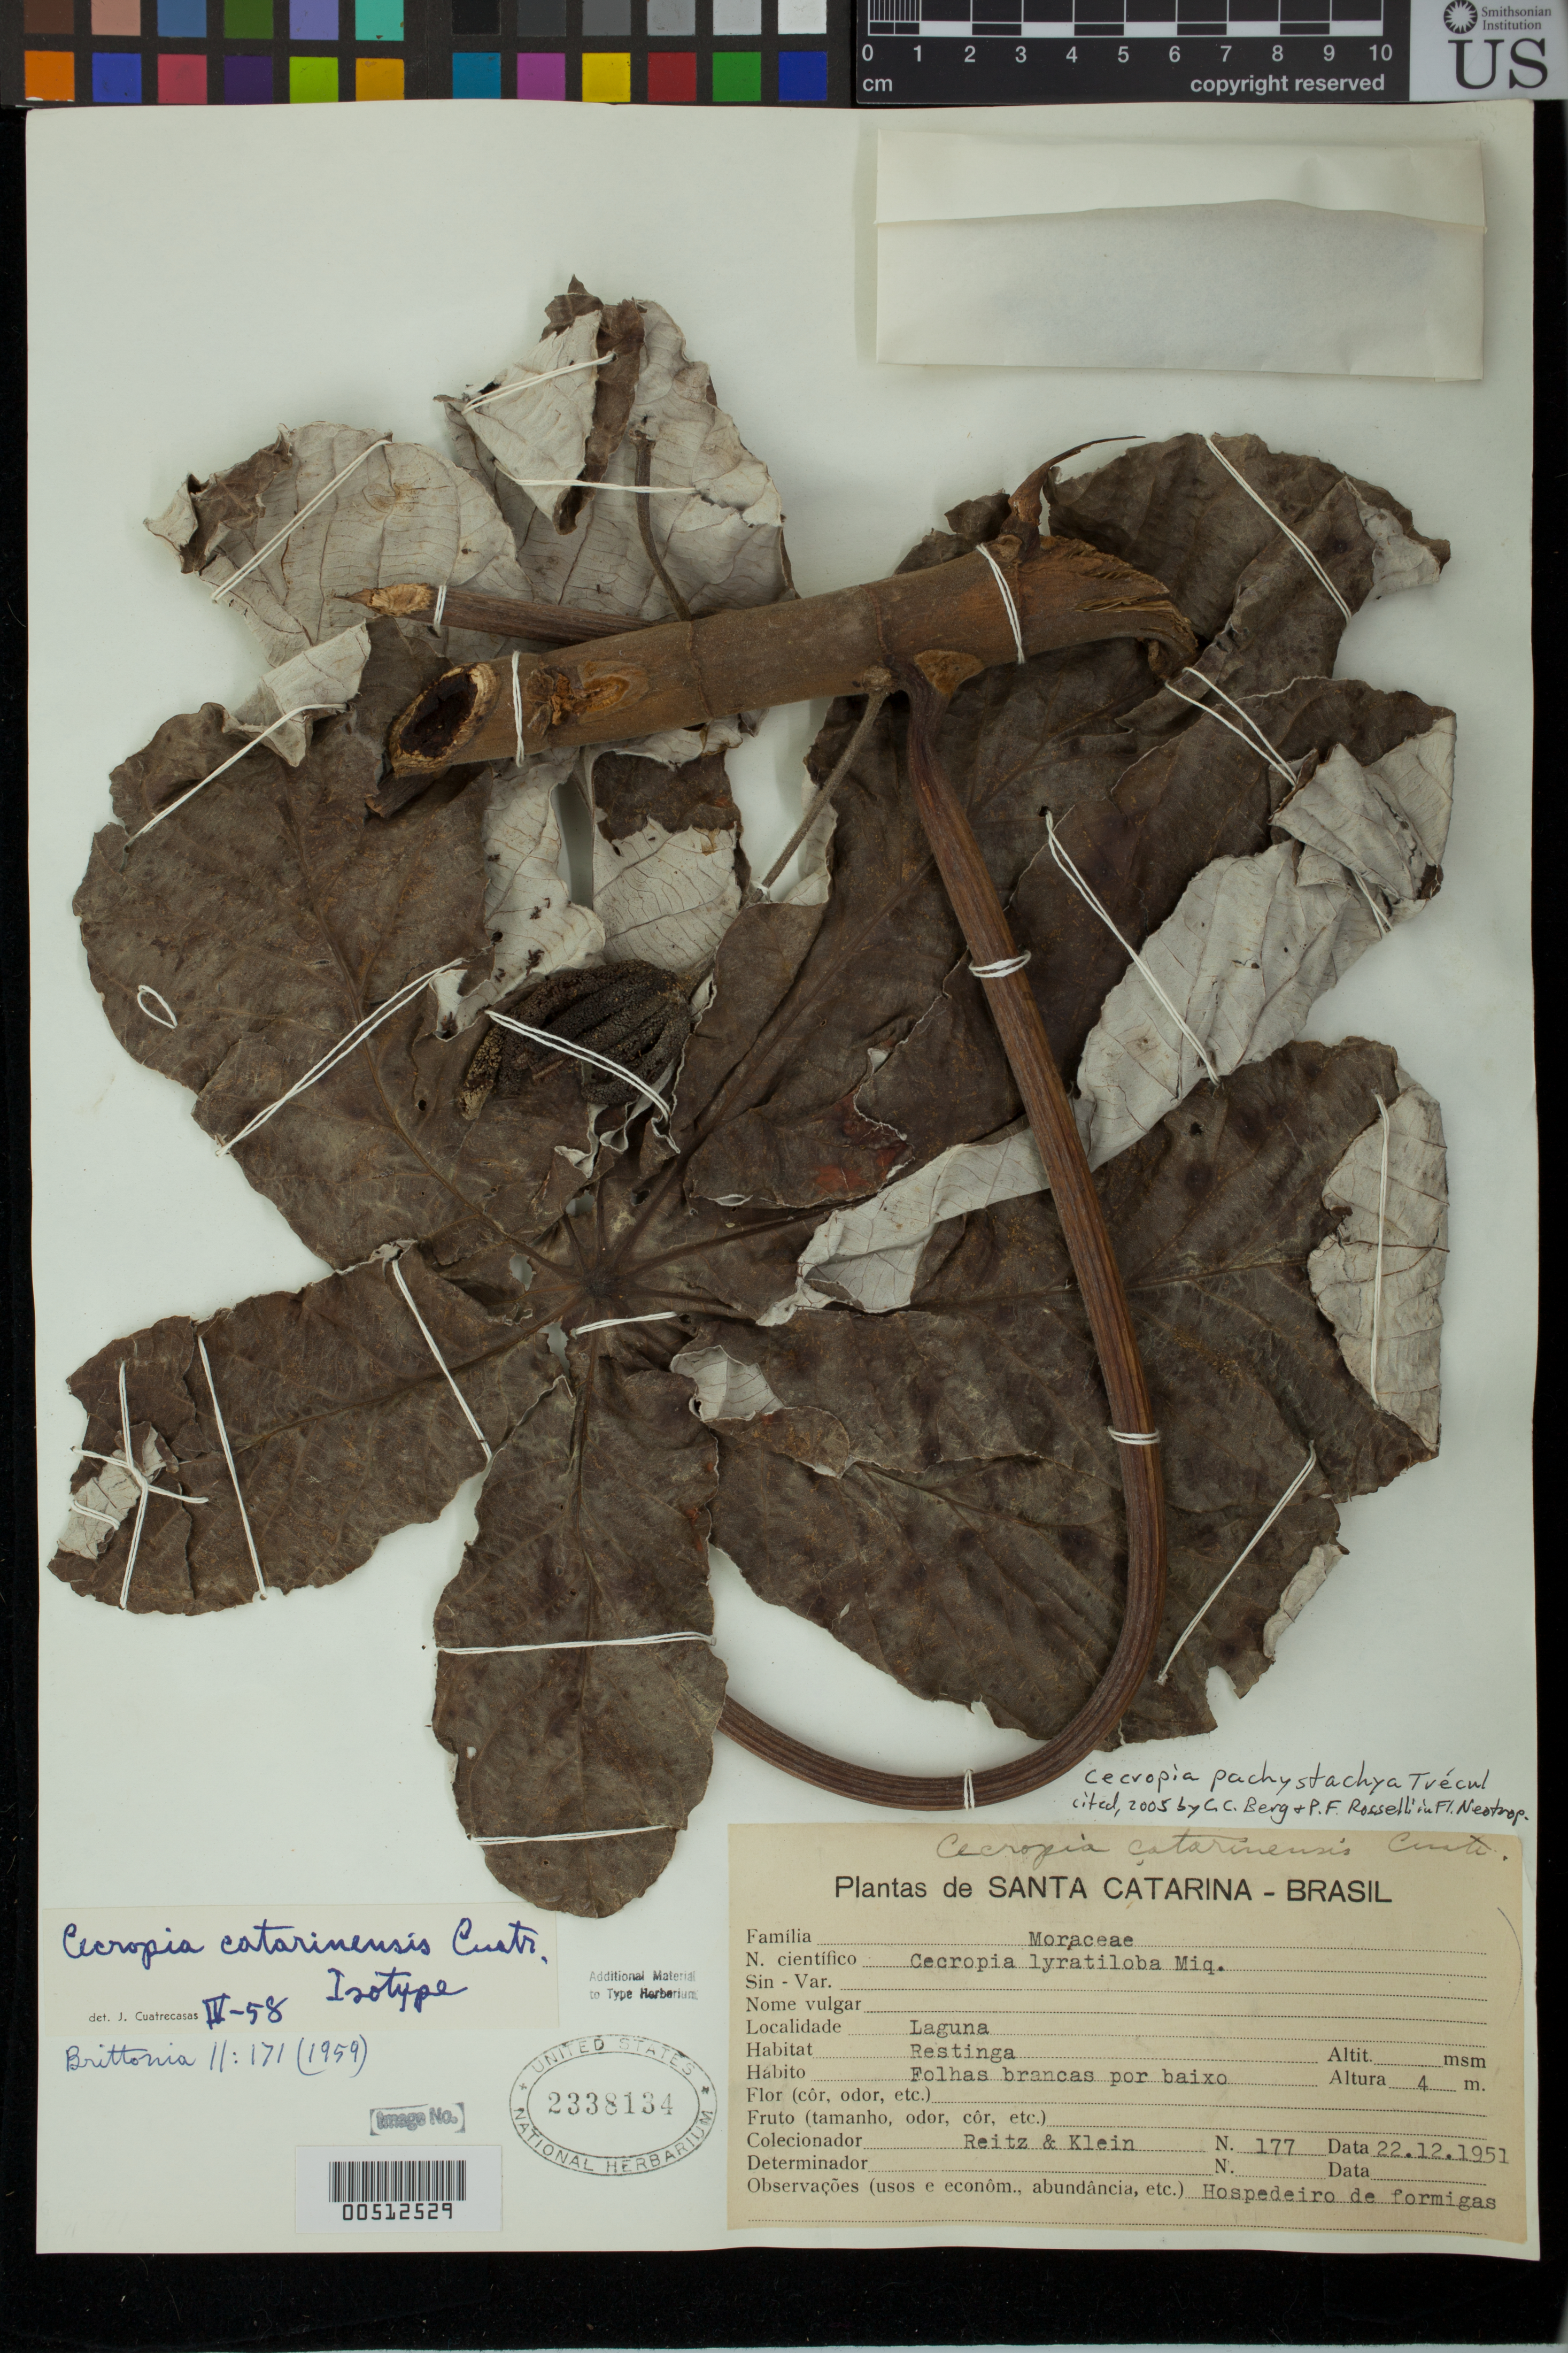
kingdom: Plantae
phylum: Tracheophyta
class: Magnoliopsida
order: Rosales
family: Urticaceae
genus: Cecropia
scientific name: Cecropia catarinensis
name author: Cuatrec.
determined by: Cuatrecasas, J.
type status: Isotype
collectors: R. Reitz & R. M. Klein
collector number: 177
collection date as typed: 22 Dec 1951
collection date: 1951-12-22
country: Brazil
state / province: Santa Catarina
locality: Laguna.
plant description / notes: Annotated by Cuatrecasas (1958) as "Isotypus" but see also "Sheet 2" with minimal label data (USNH 2338134) annotated by Cuatrecasas (1958) as "Holotypus".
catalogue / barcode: US 2338134